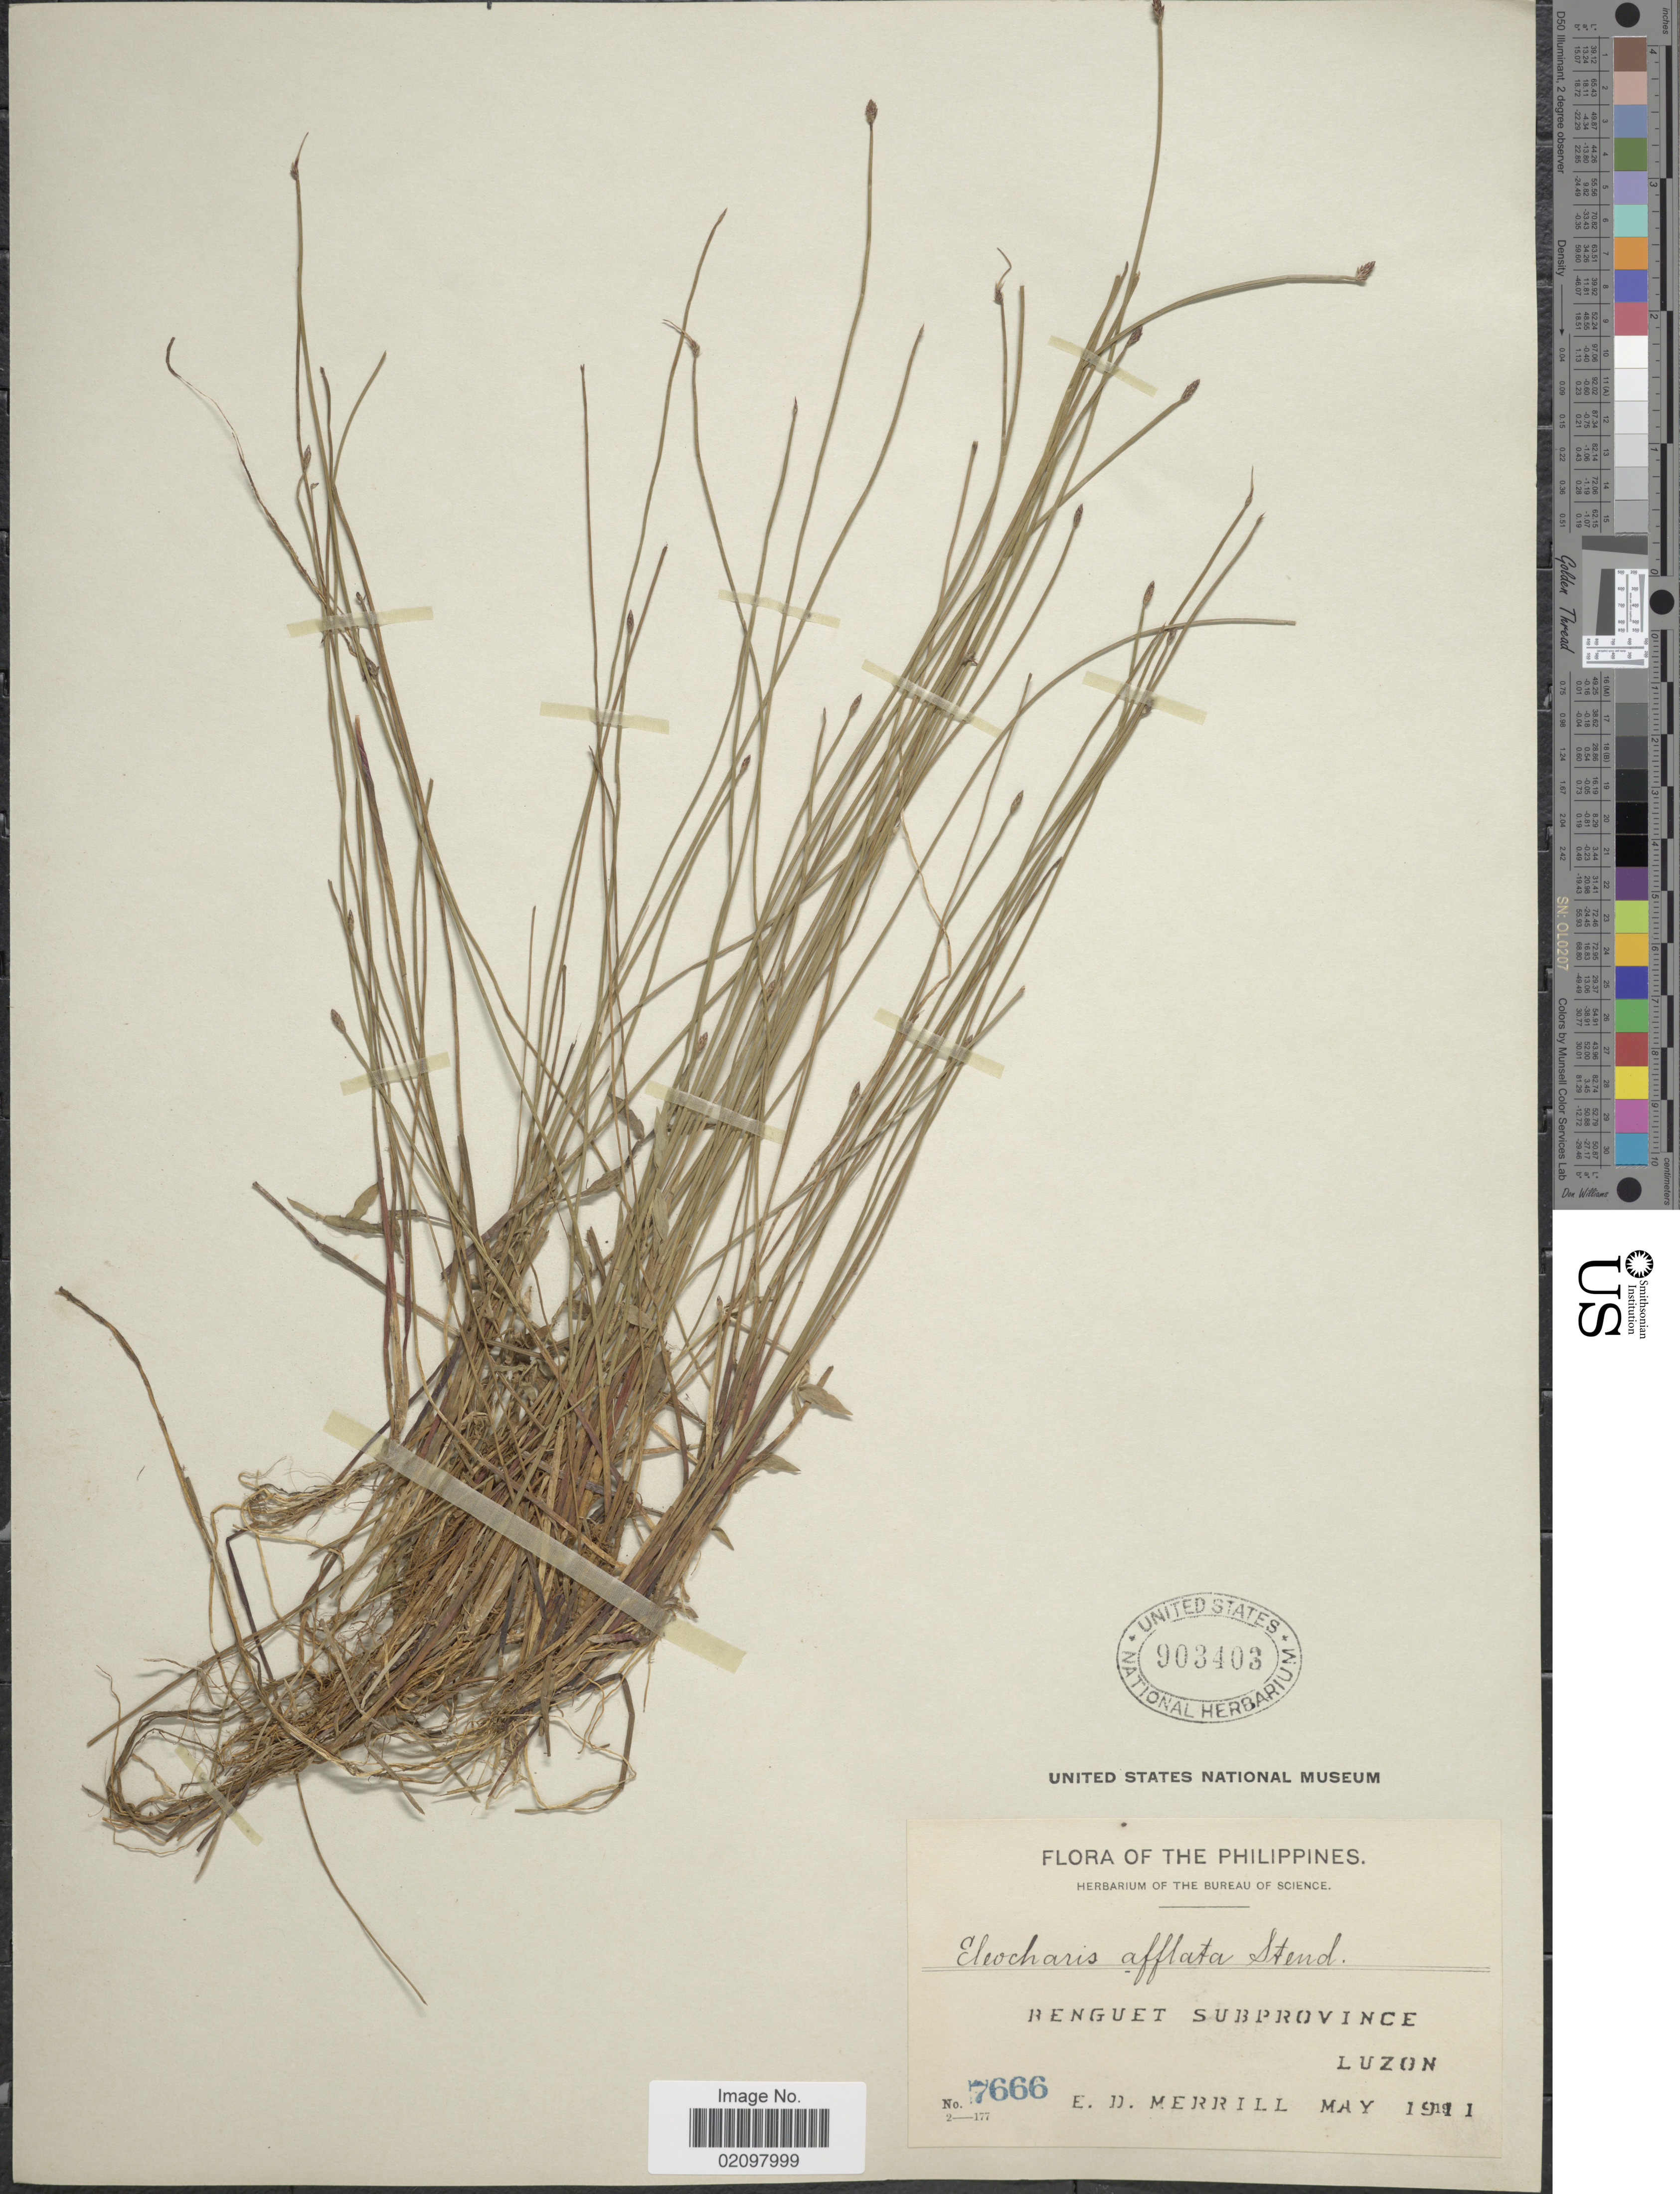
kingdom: Plantae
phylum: Tracheophyta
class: Liliopsida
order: Poales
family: Cyperaceae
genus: Eleocharis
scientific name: Eleocharis congesta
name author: D. Don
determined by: Kern, J. H.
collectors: E. D. Merrill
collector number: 7666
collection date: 1911-05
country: Philippines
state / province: Cordillera (Administrative Region)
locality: Benguet Subprovince, Luzon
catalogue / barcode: US 903403